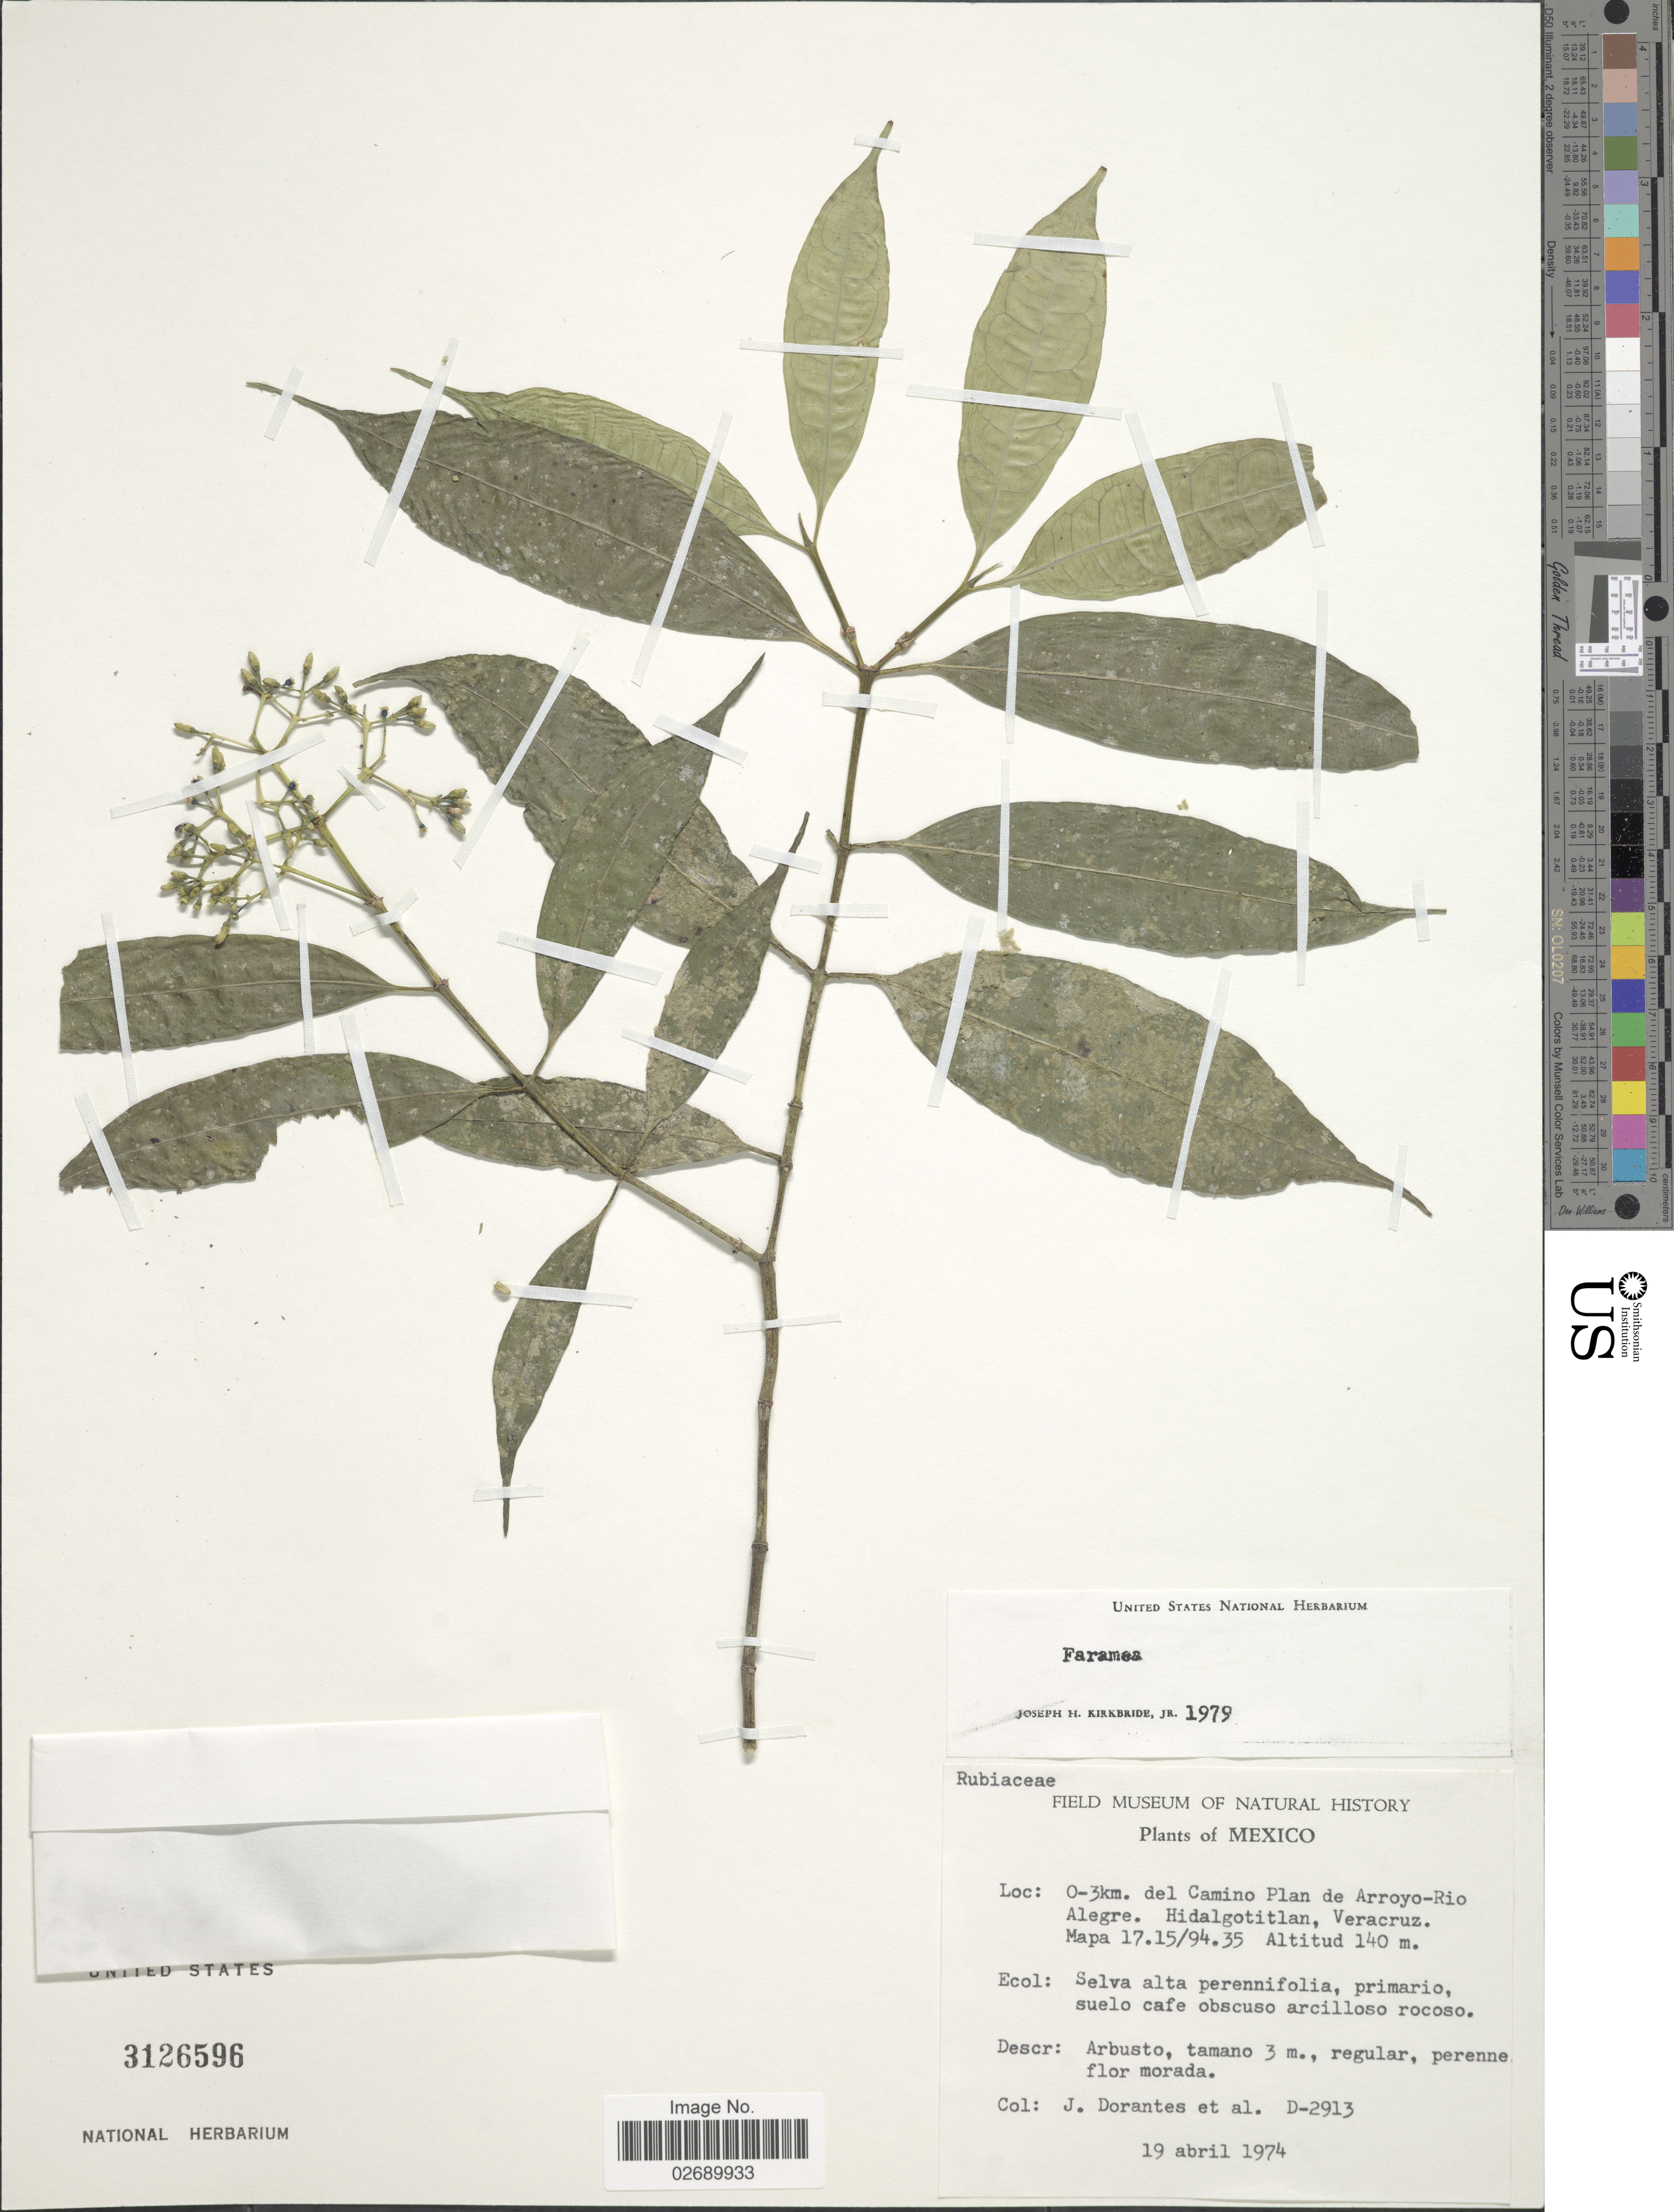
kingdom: Plantae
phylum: Tracheophyta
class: Magnoliopsida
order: Gentianales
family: Rubiaceae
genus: Faramea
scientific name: Faramea sp.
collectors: J. Dorantes & et al.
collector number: D-2913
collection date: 1974-04-19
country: Mexico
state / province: Veracruz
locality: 0-3 km del Camino Plan de Arroyo-Rio Alegre. Hidalgotitlan. Mapa 17.15/94.35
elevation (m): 140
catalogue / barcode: US 3126596